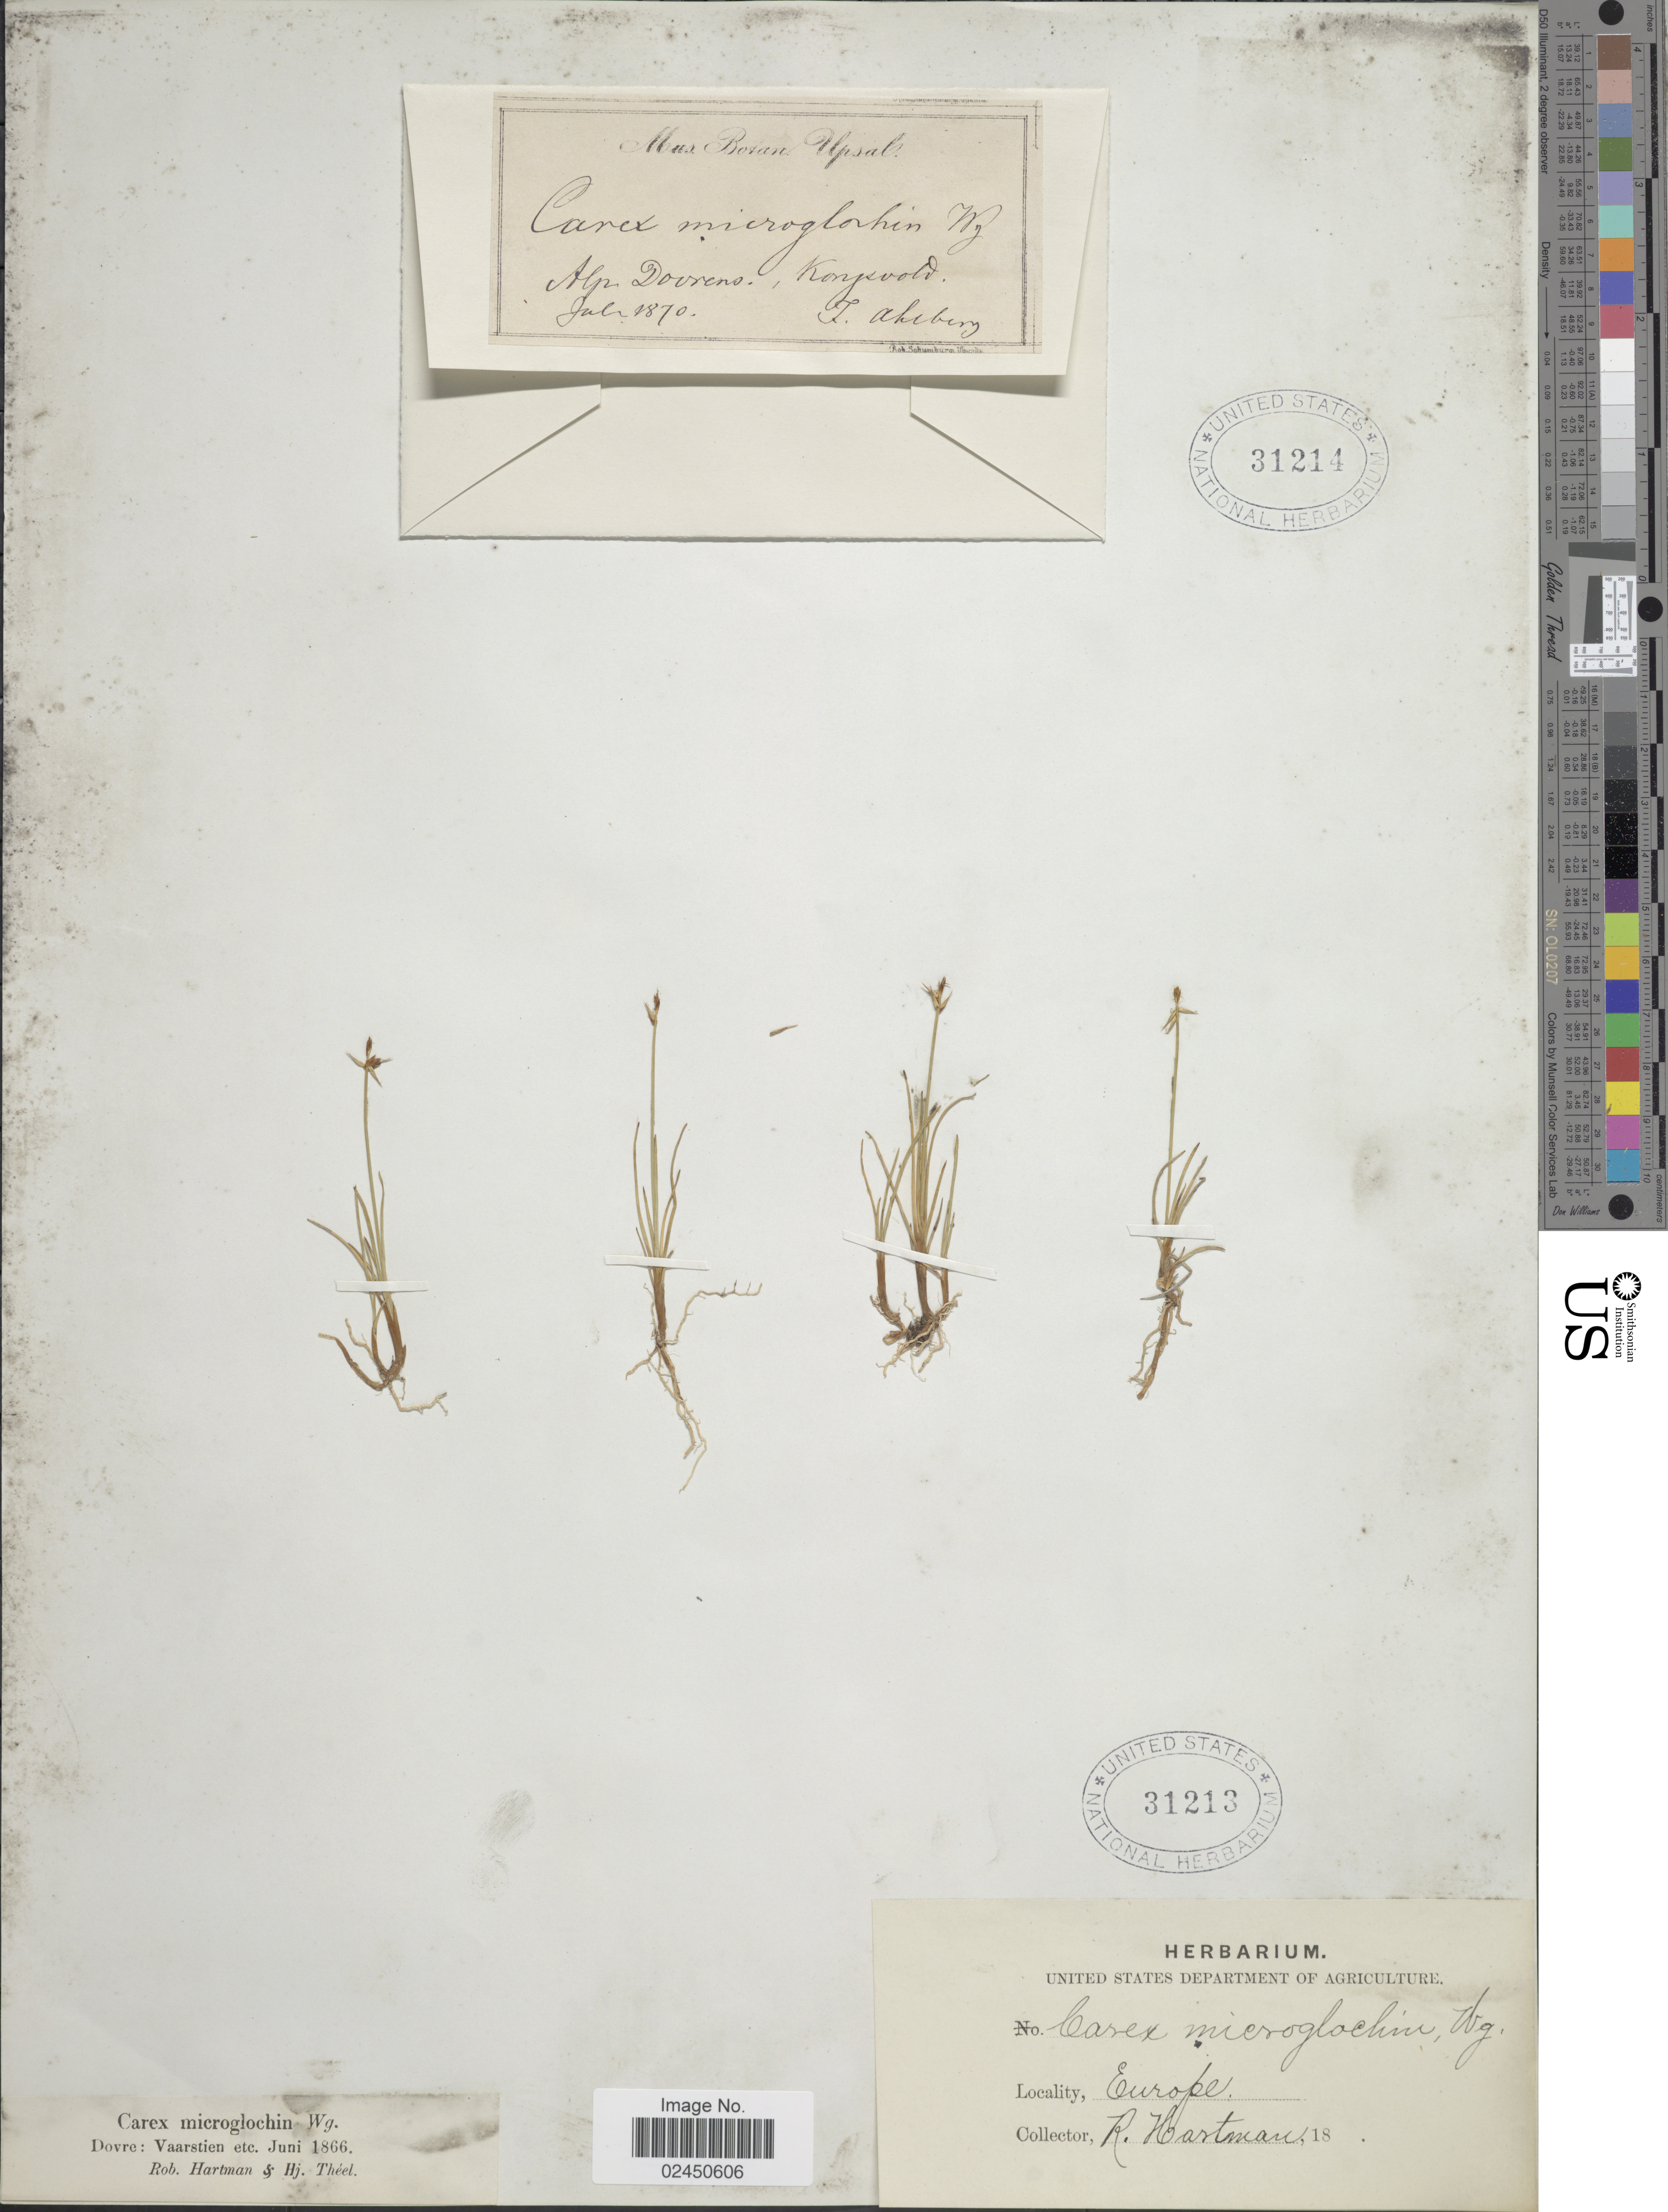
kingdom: Plantae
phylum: Tracheophyta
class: Liliopsida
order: Poales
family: Cyperaceae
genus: Carex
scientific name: Carex microglochin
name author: Wahlenb.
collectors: R. W. Hartman & H. Théel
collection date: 1866-06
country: Norway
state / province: Oppland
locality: Europe. Dovre: Vaarstien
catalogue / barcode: US 31213-2